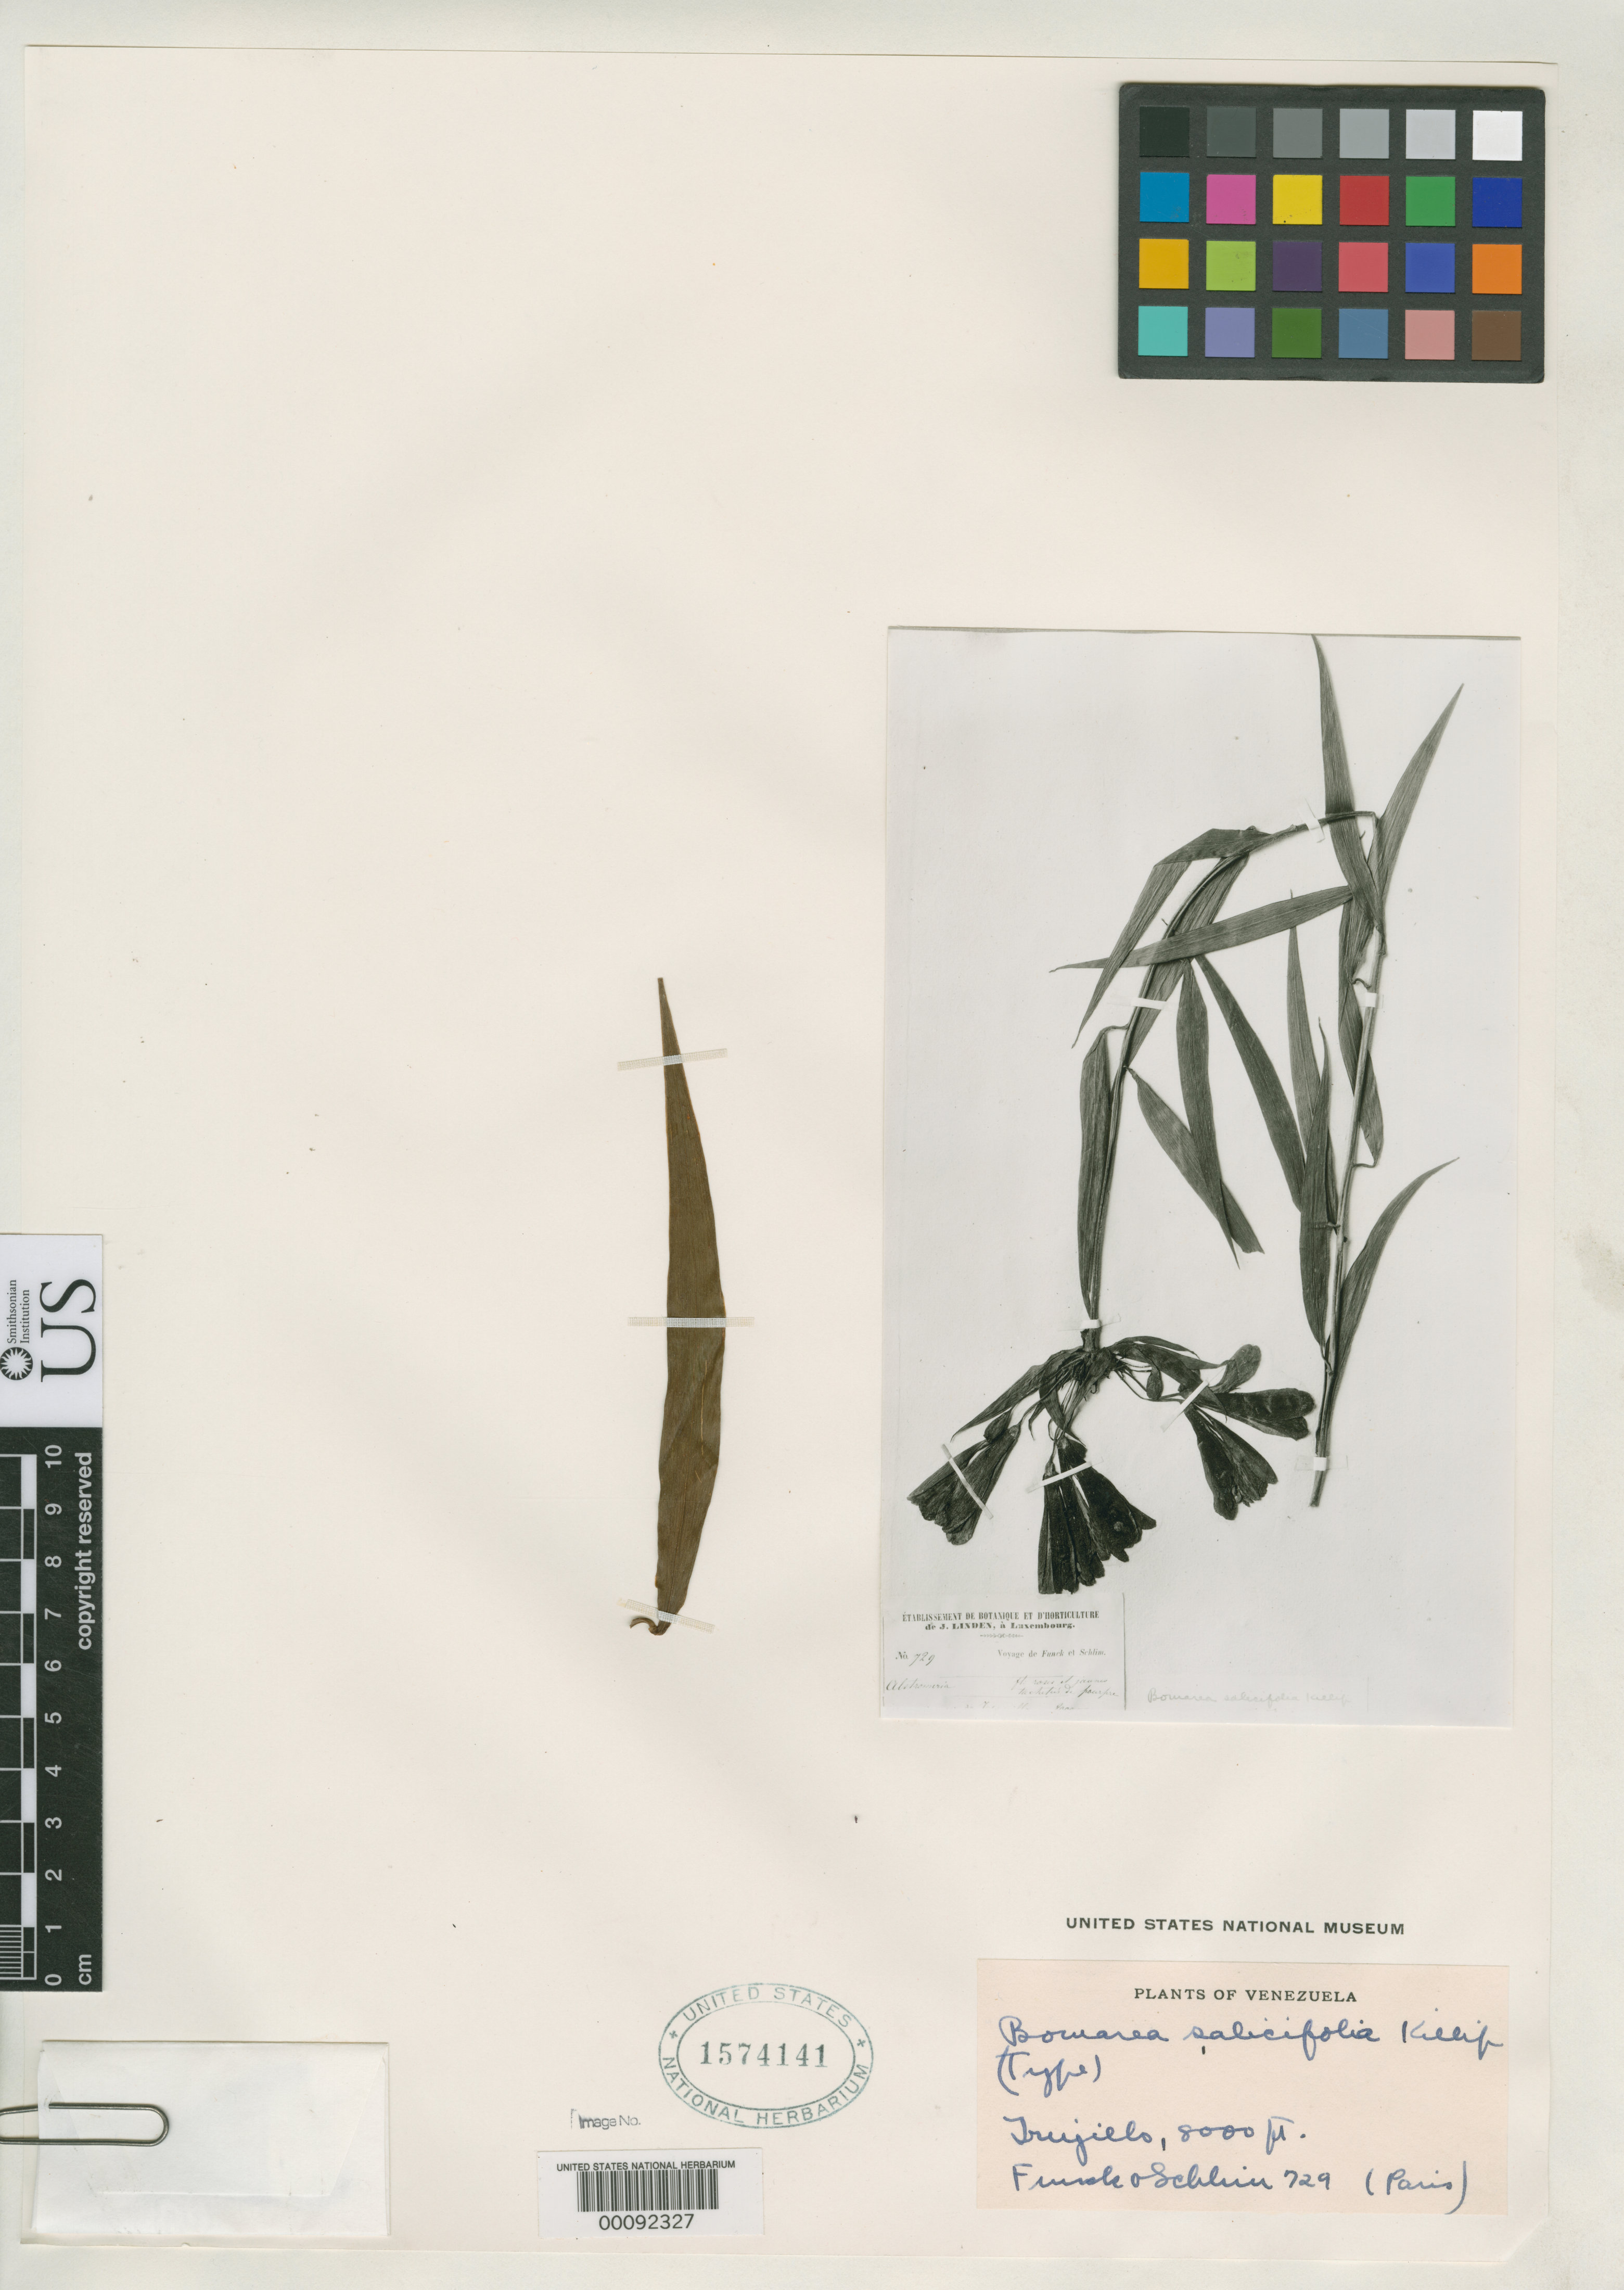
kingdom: Plantae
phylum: Tracheophyta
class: Liliopsida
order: Liliales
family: Alstroemeriaceae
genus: Bomarea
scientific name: Bomarea salicifolia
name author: Killip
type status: Type Material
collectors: N. Funck & L. Schlim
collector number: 729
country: Venezuela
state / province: Mérida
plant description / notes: Photograph and fragment of type specimen ex herb. Paris.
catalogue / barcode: US 1574141